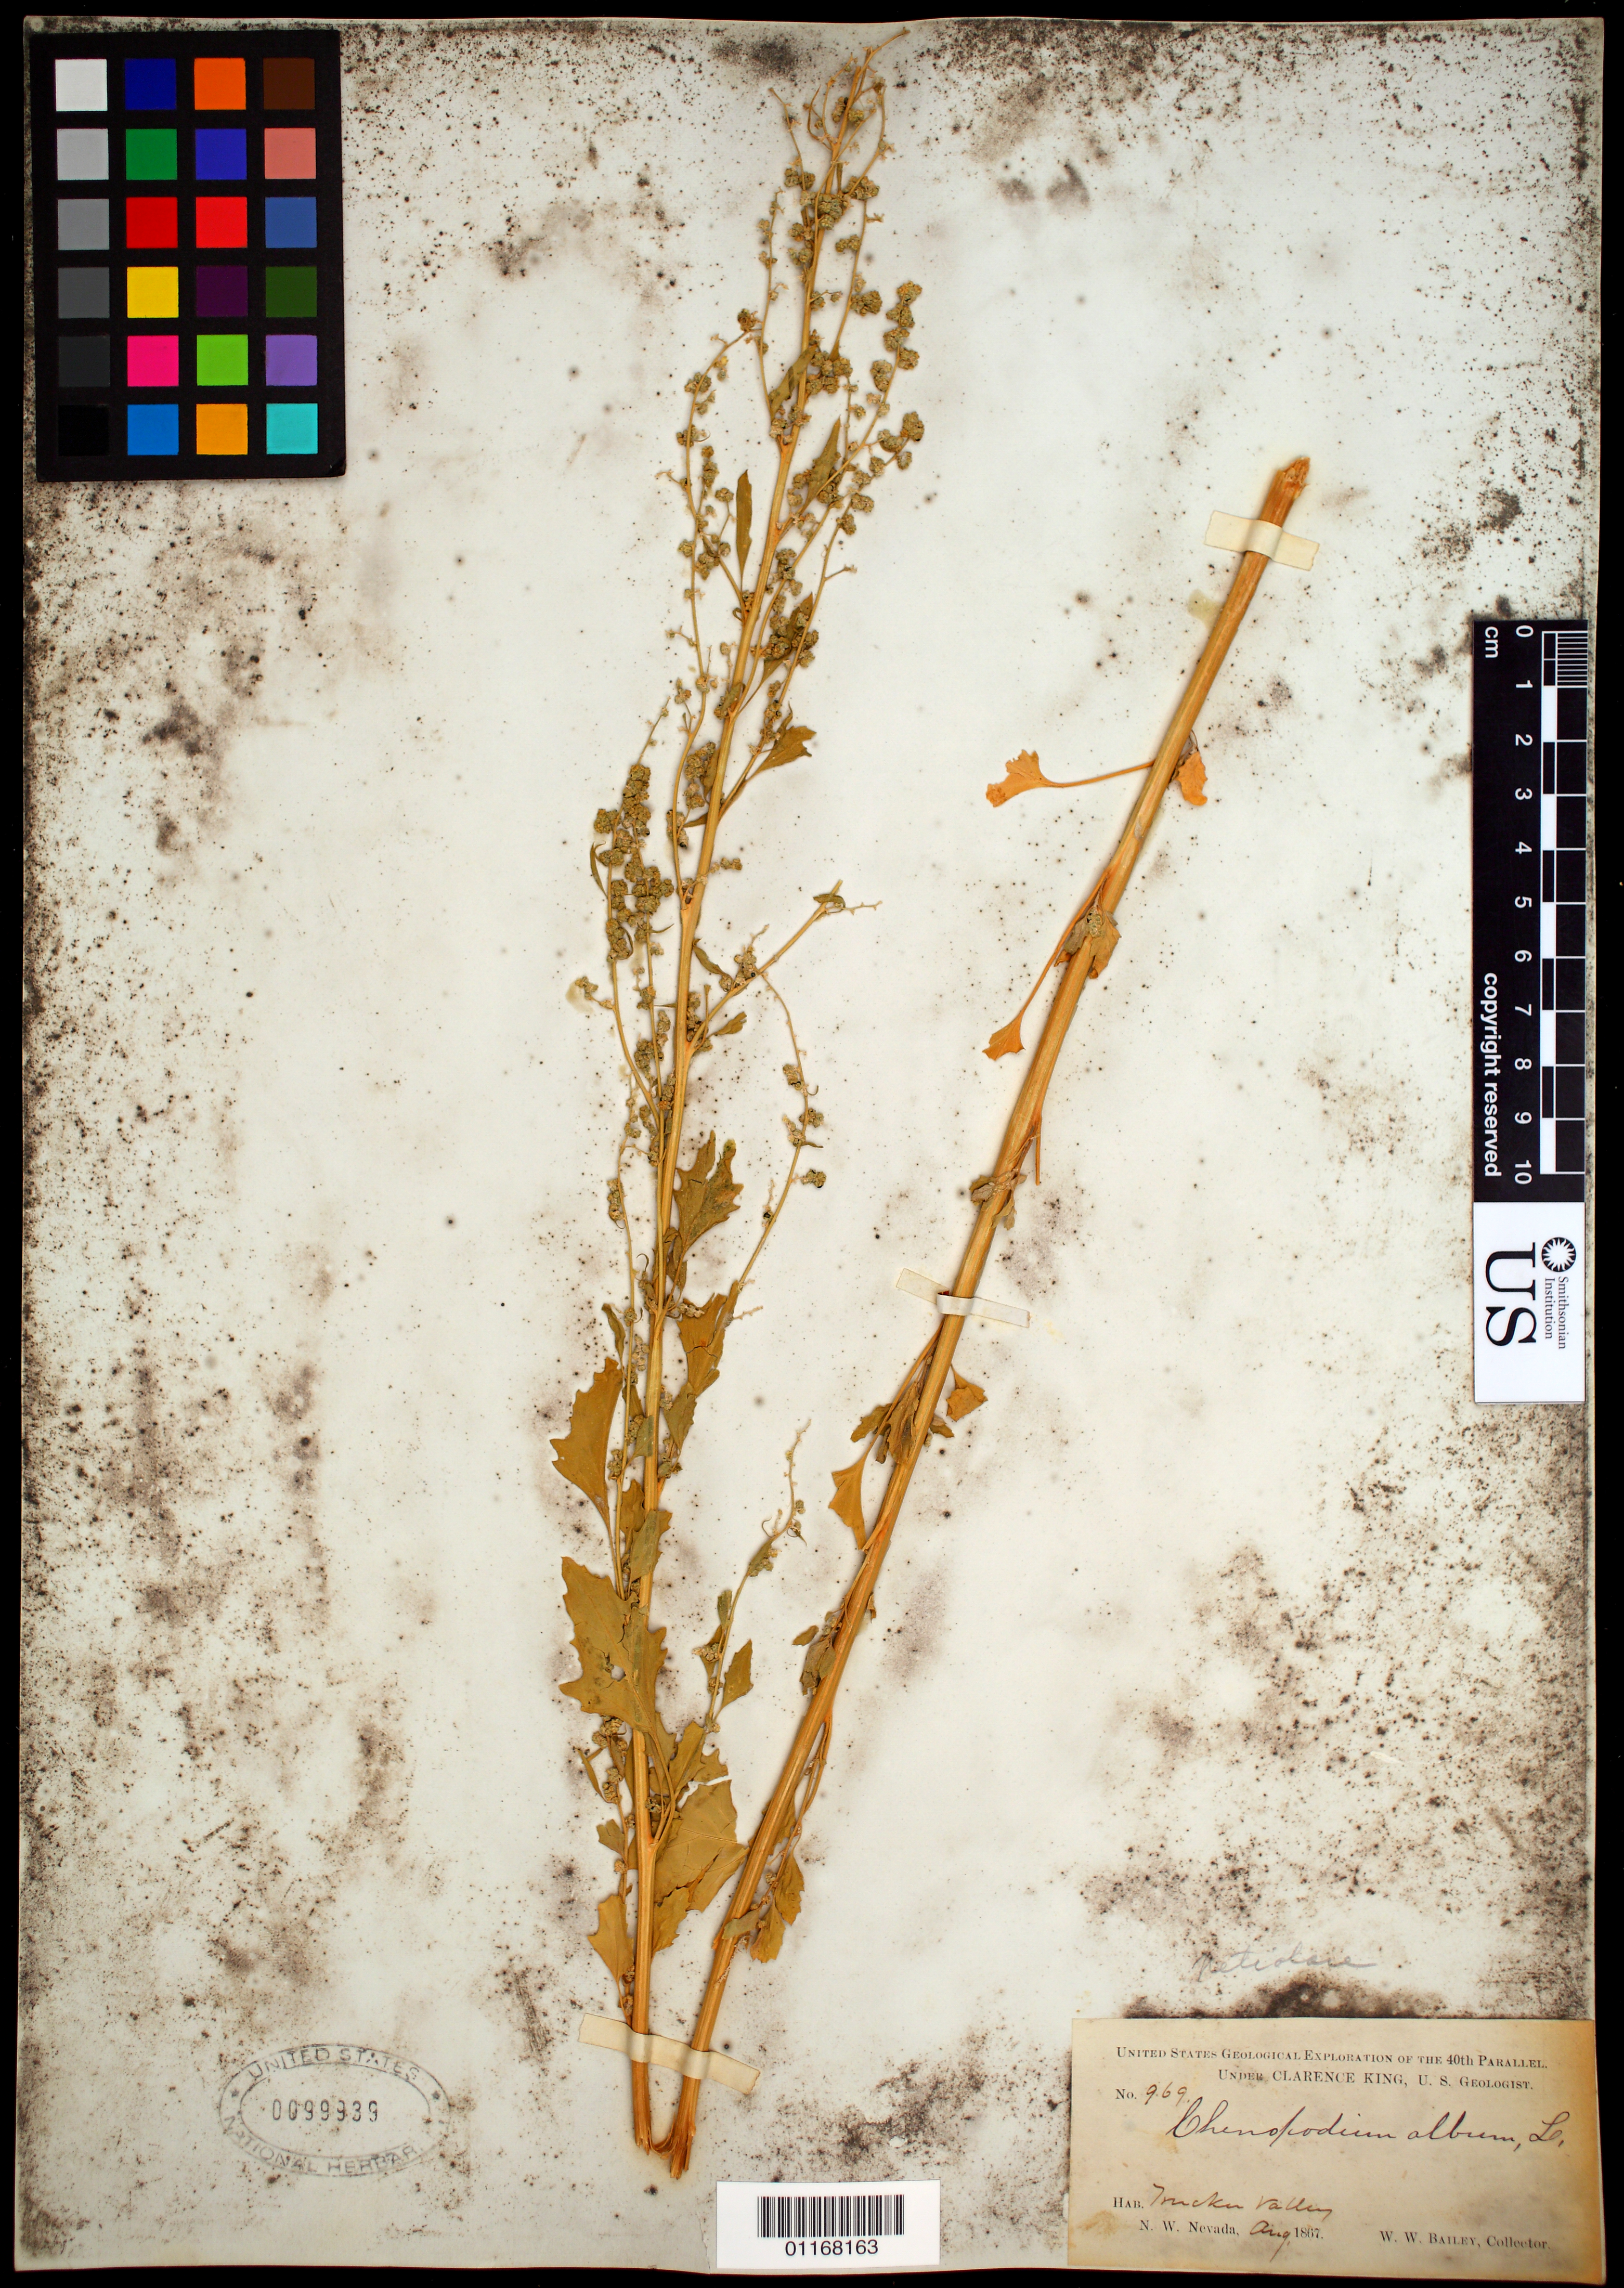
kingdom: Plantae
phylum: Tracheophyta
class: Magnoliopsida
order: Caryophyllales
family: Amaranthaceae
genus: Chenopodium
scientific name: Chenopodium album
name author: L.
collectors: W. W. Bailey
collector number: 969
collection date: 1867-08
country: United States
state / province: Nevada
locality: Truckee Valley, N.W. Nevada.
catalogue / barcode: US 99939